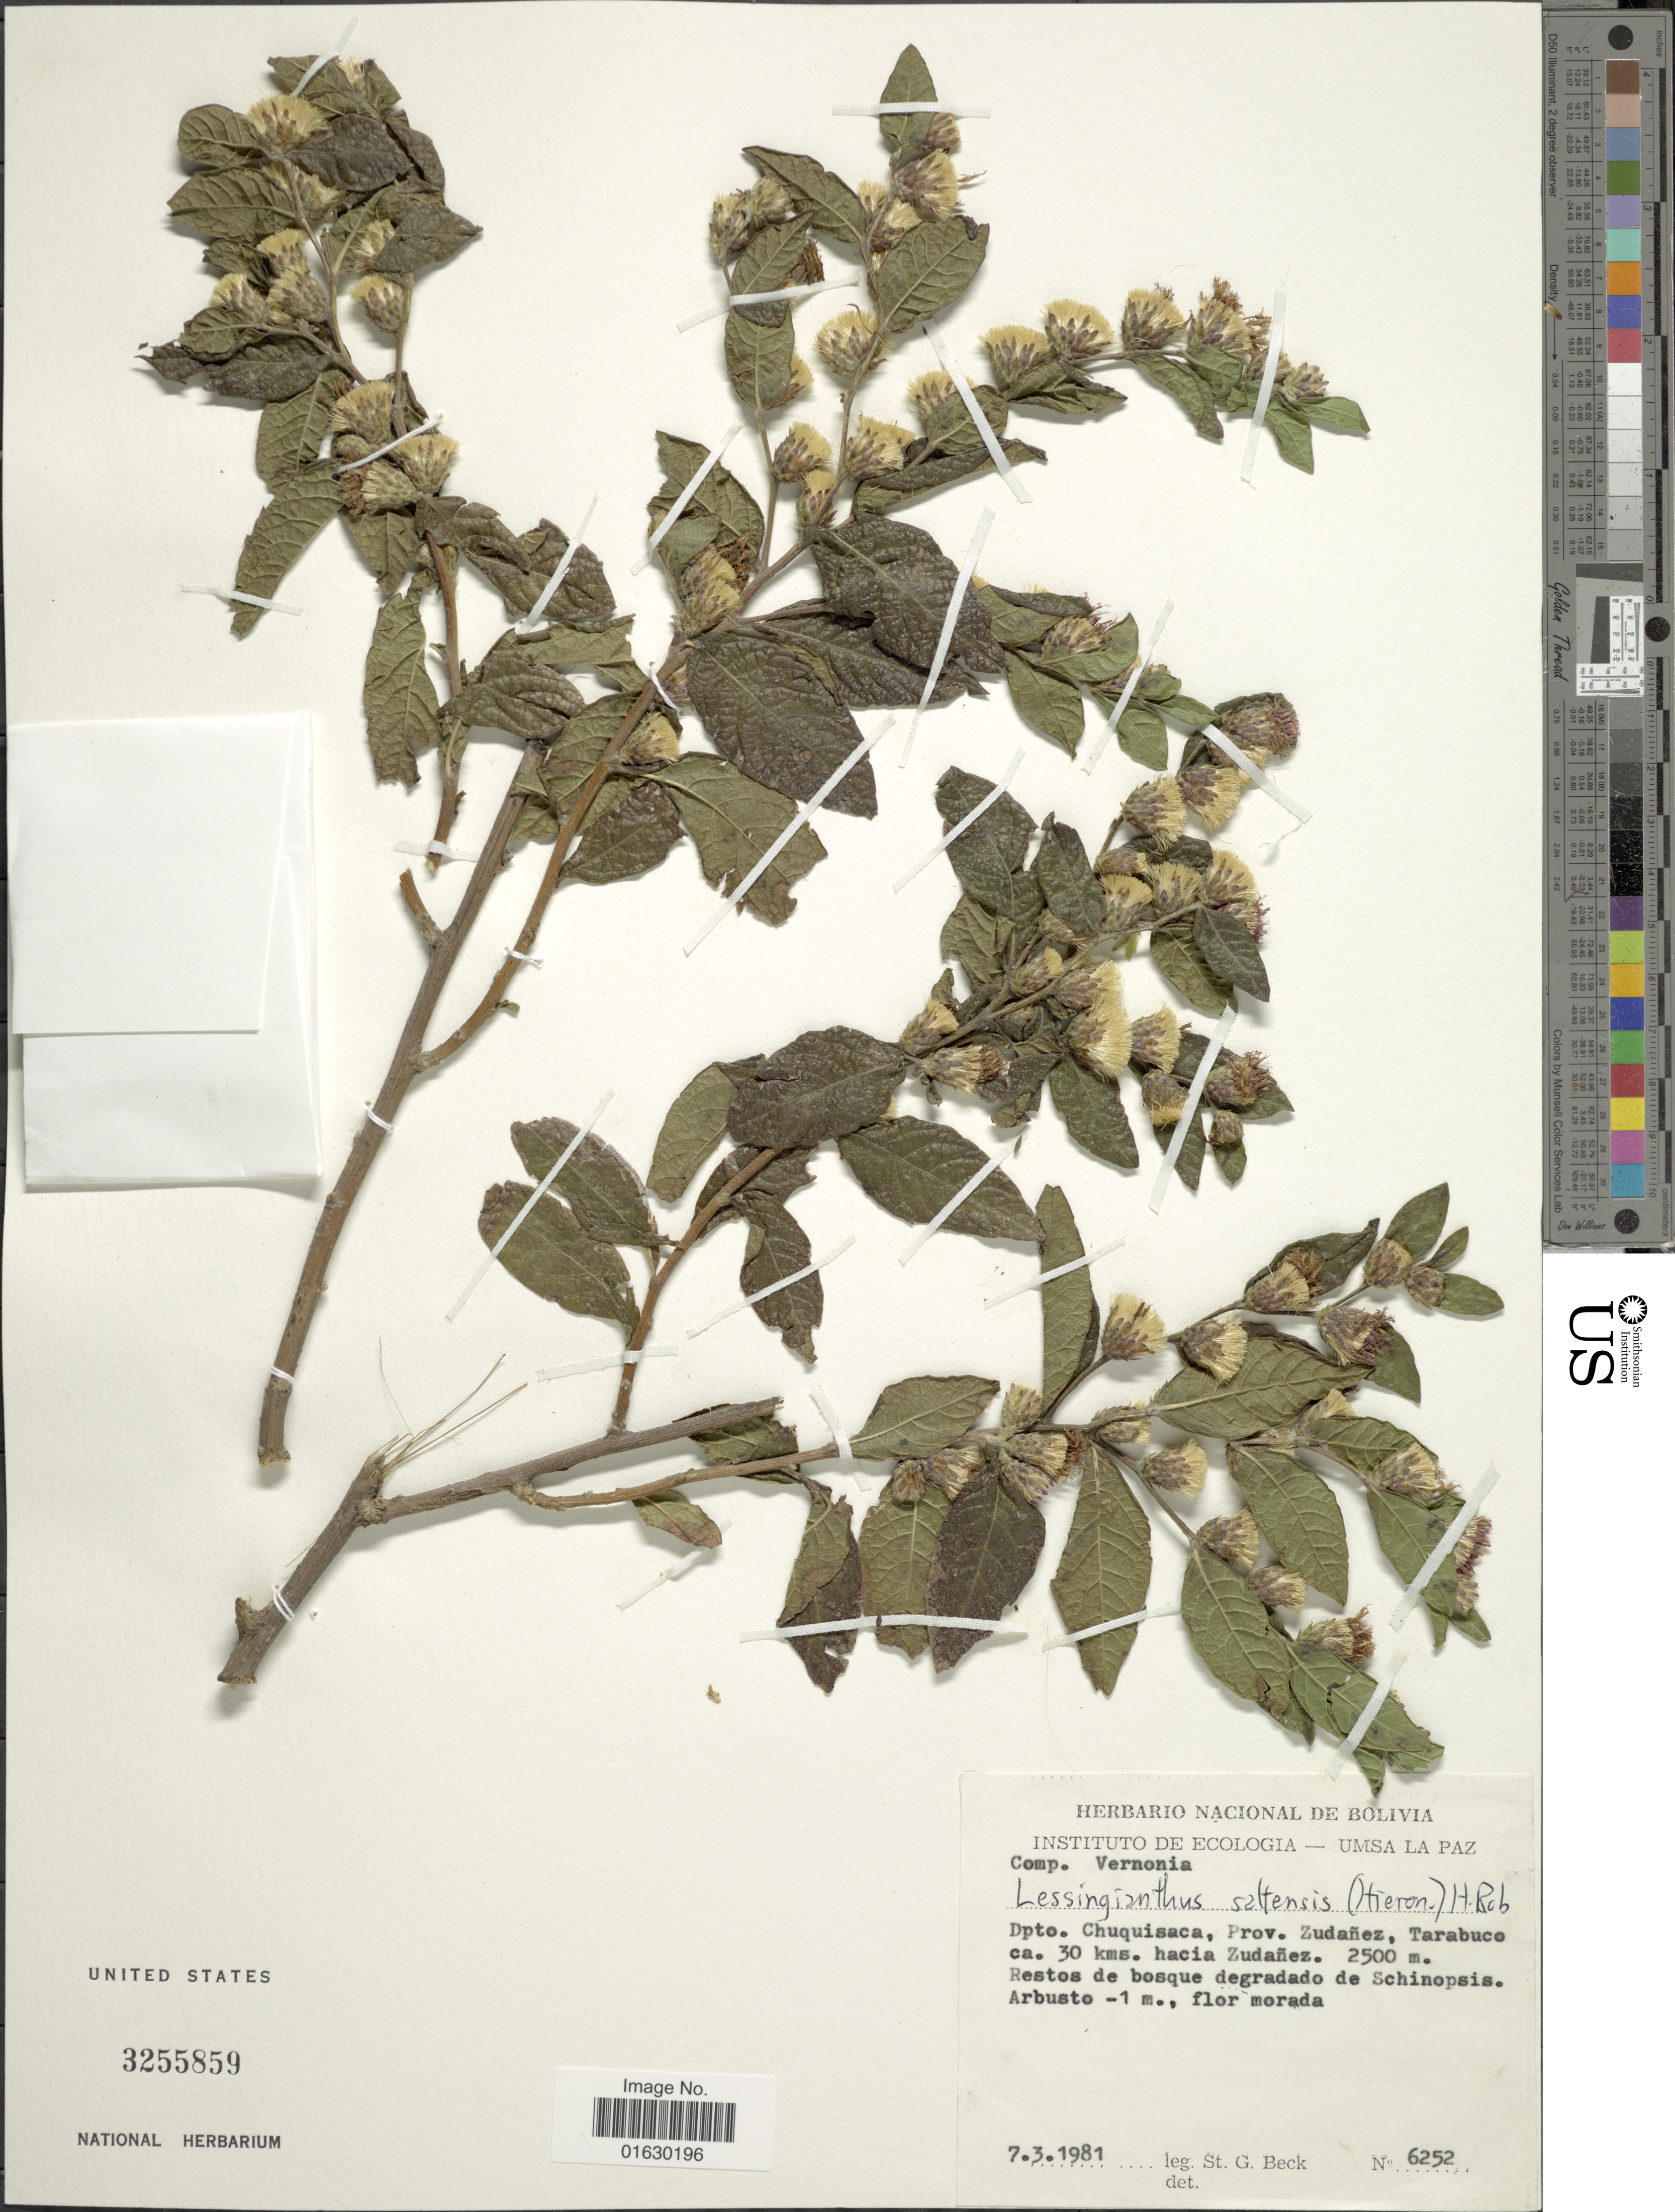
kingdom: Plantae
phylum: Tracheophyta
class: Magnoliopsida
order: Asterales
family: Asteraceae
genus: Lessingianthus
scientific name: Lessingianthus saltensis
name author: (Hieron.) H. Rob.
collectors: S. G. Beck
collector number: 6252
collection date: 1981-03-07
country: Bolivia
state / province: Chuquisaca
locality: Dpto. Chuquisaca, Prov. Zudanez, Tarabuco ca 30 kms hacia Zudanez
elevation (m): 2500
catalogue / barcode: US 3255859